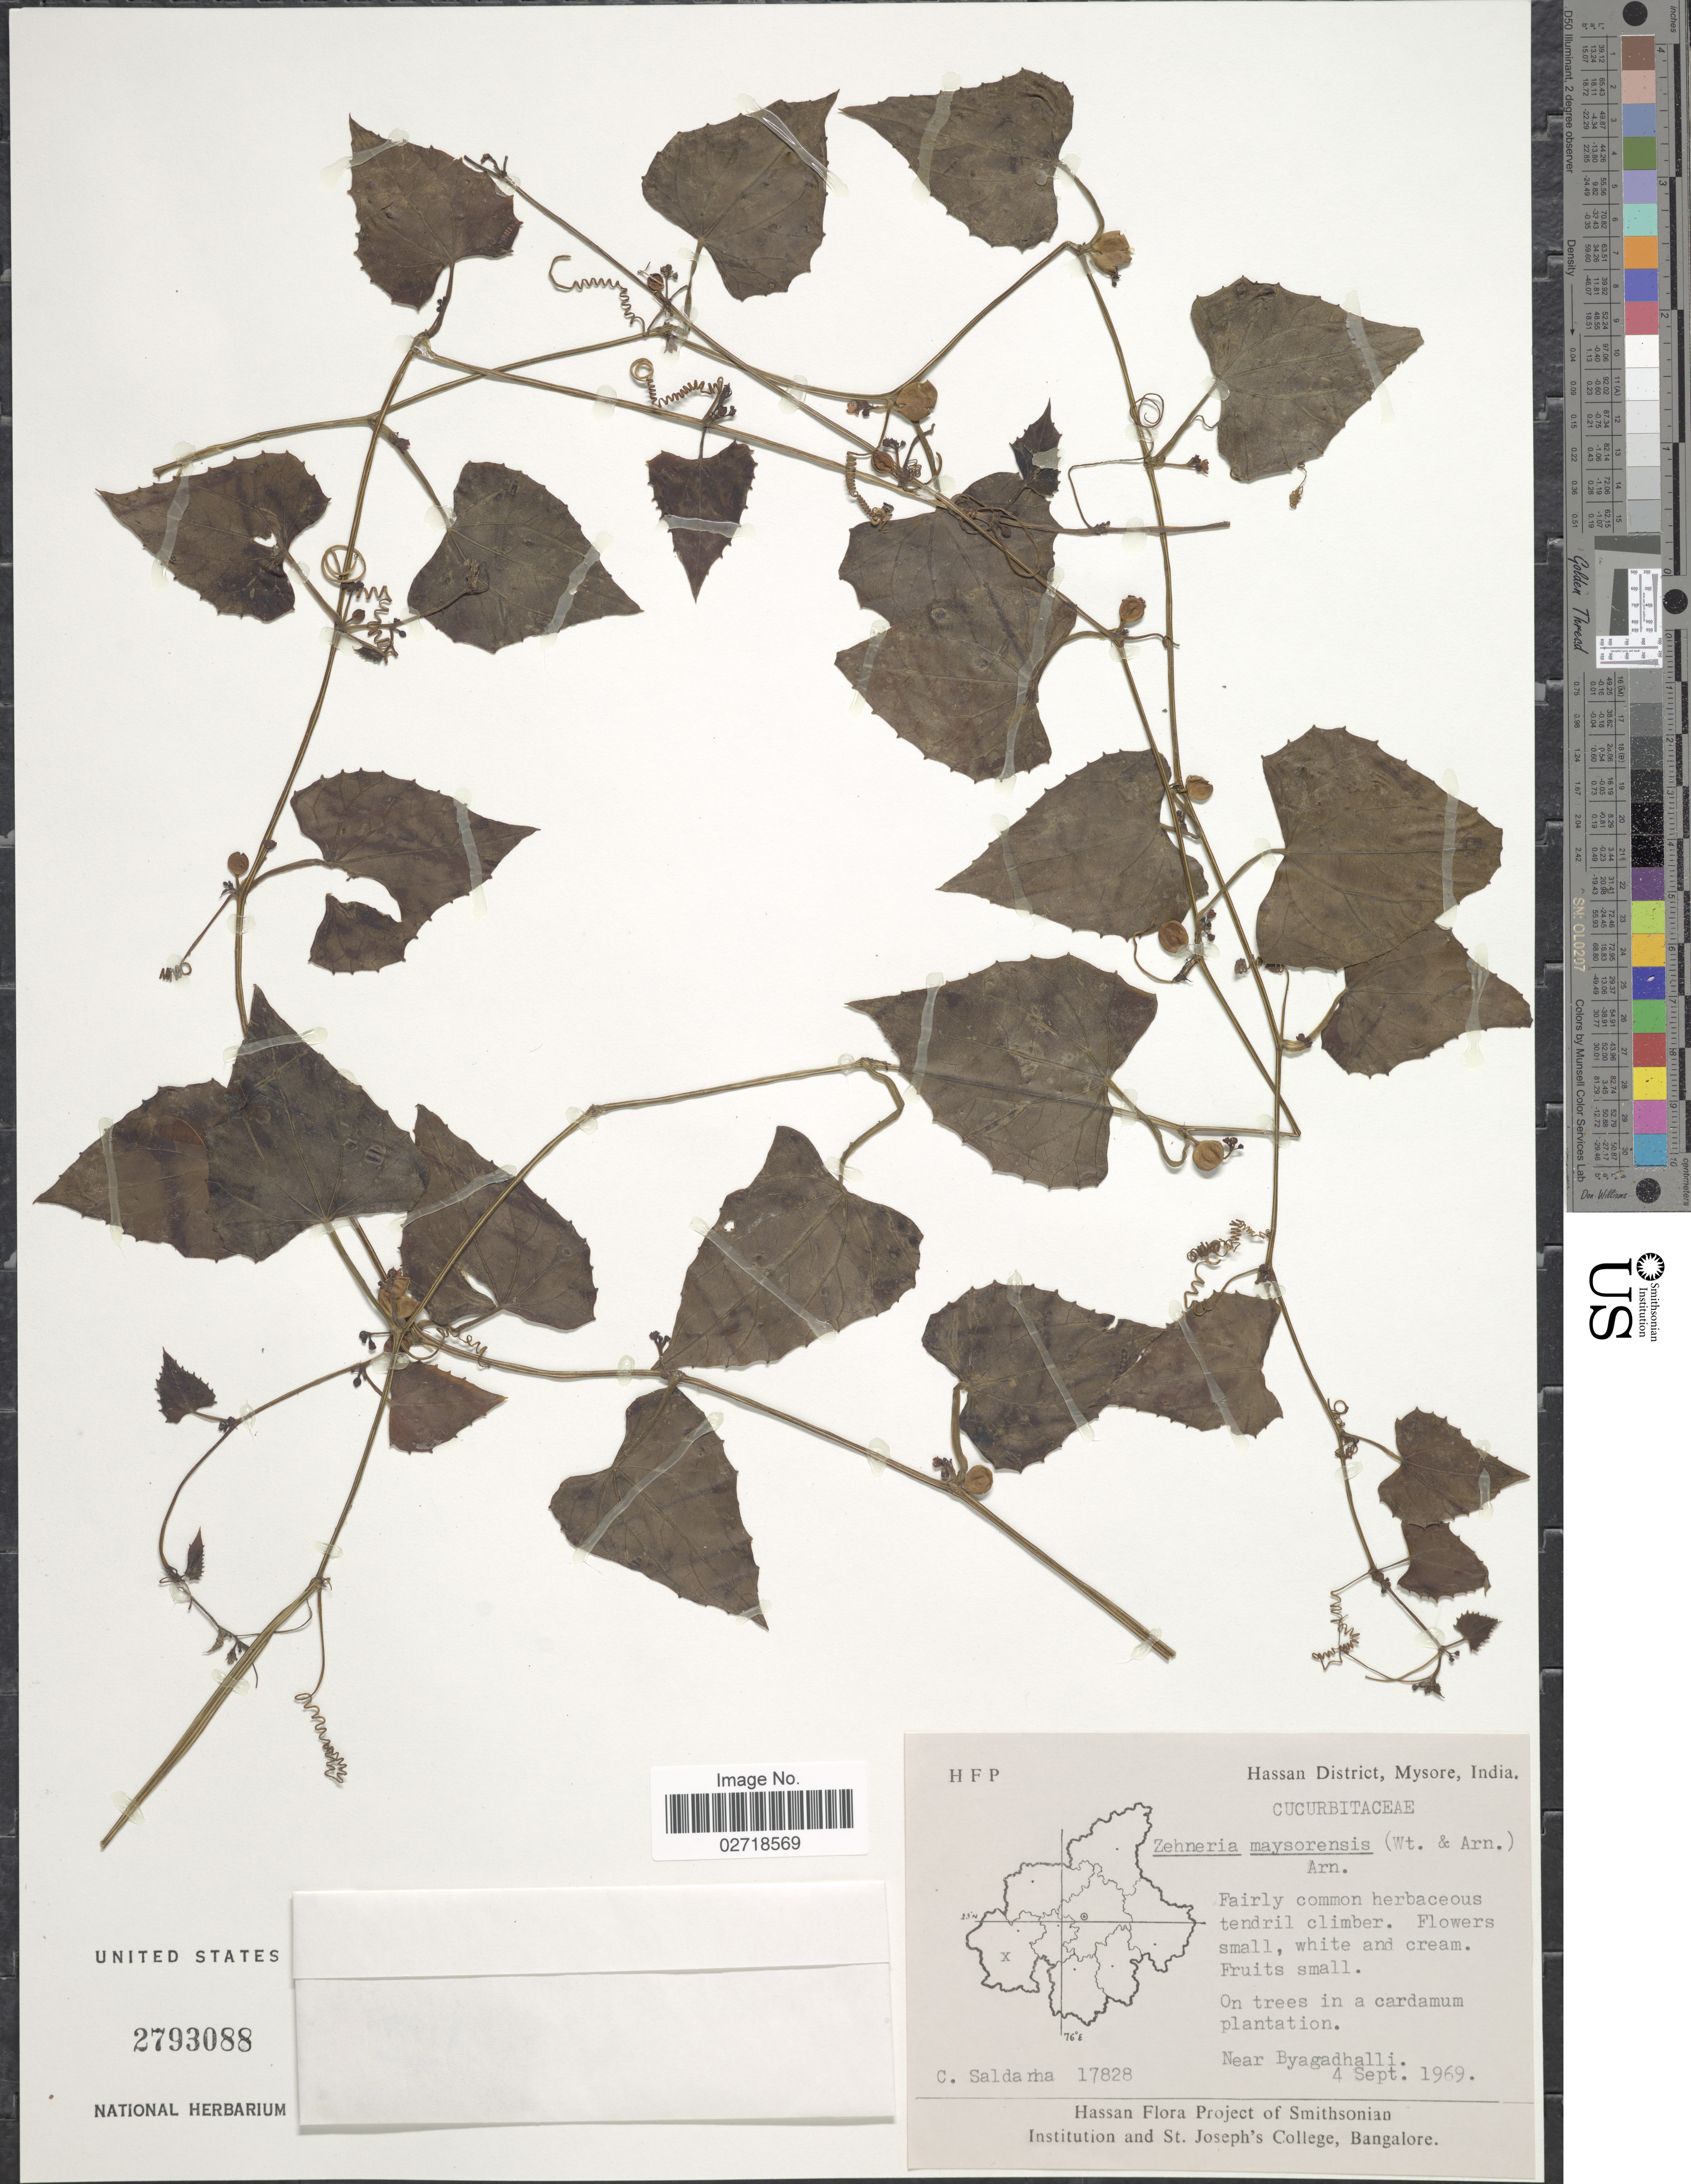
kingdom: Plantae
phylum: Tracheophyta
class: Magnoliopsida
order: Cucurbitales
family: Cucurbitaceae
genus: Zehneria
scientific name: Zehneria maysorensis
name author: (Wight & Arn.) Arn.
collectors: C. Saldanha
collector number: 17828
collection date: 1969-09-04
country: India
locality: Hassan District, Mysore, Near Byagadhalli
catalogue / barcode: US 2793088